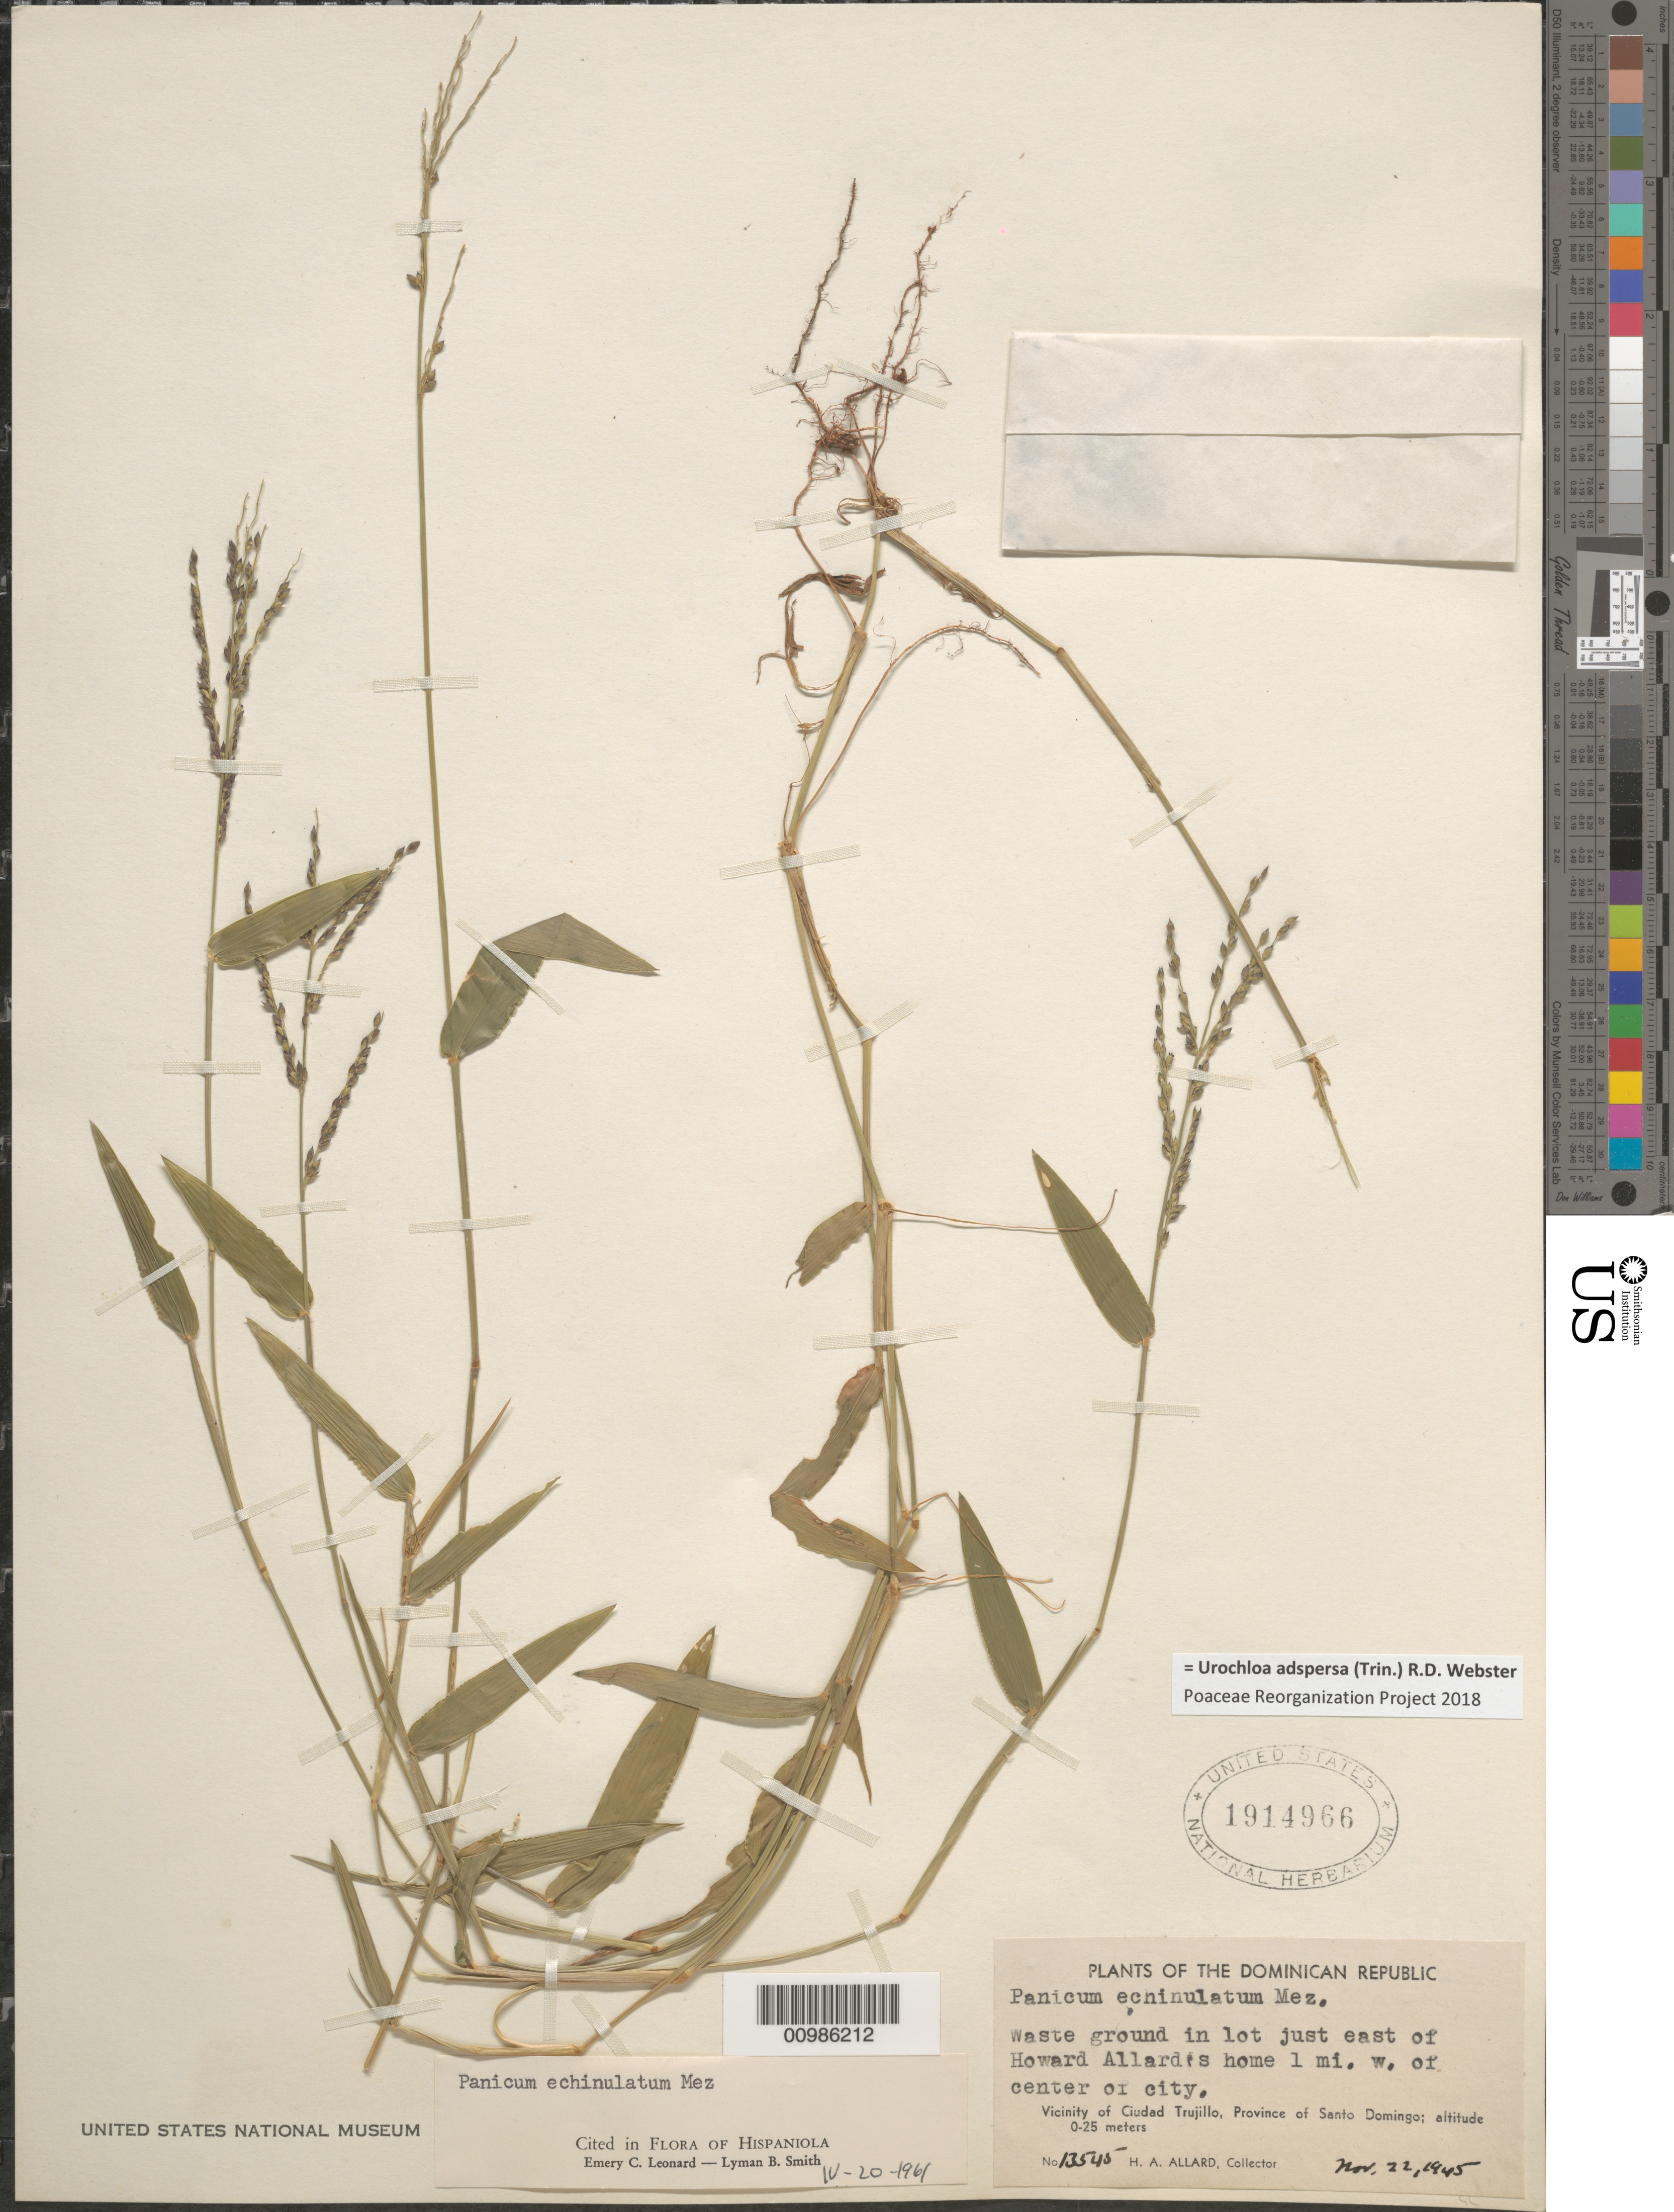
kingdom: Plantae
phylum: Tracheophyta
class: Liliopsida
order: Poales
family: Poaceae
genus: Brachiaria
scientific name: Brachiaria echinulata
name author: (Mez) Parodi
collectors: H. A. Allard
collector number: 13545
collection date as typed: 22 Nov 1945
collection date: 1945-11-22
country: Dominican Republic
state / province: Distrito Nacional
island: Hispaniola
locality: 1 mile west of center of Santo Domingo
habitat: waste ground in lot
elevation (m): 0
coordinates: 0 N, 0 E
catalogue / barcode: US 1914966